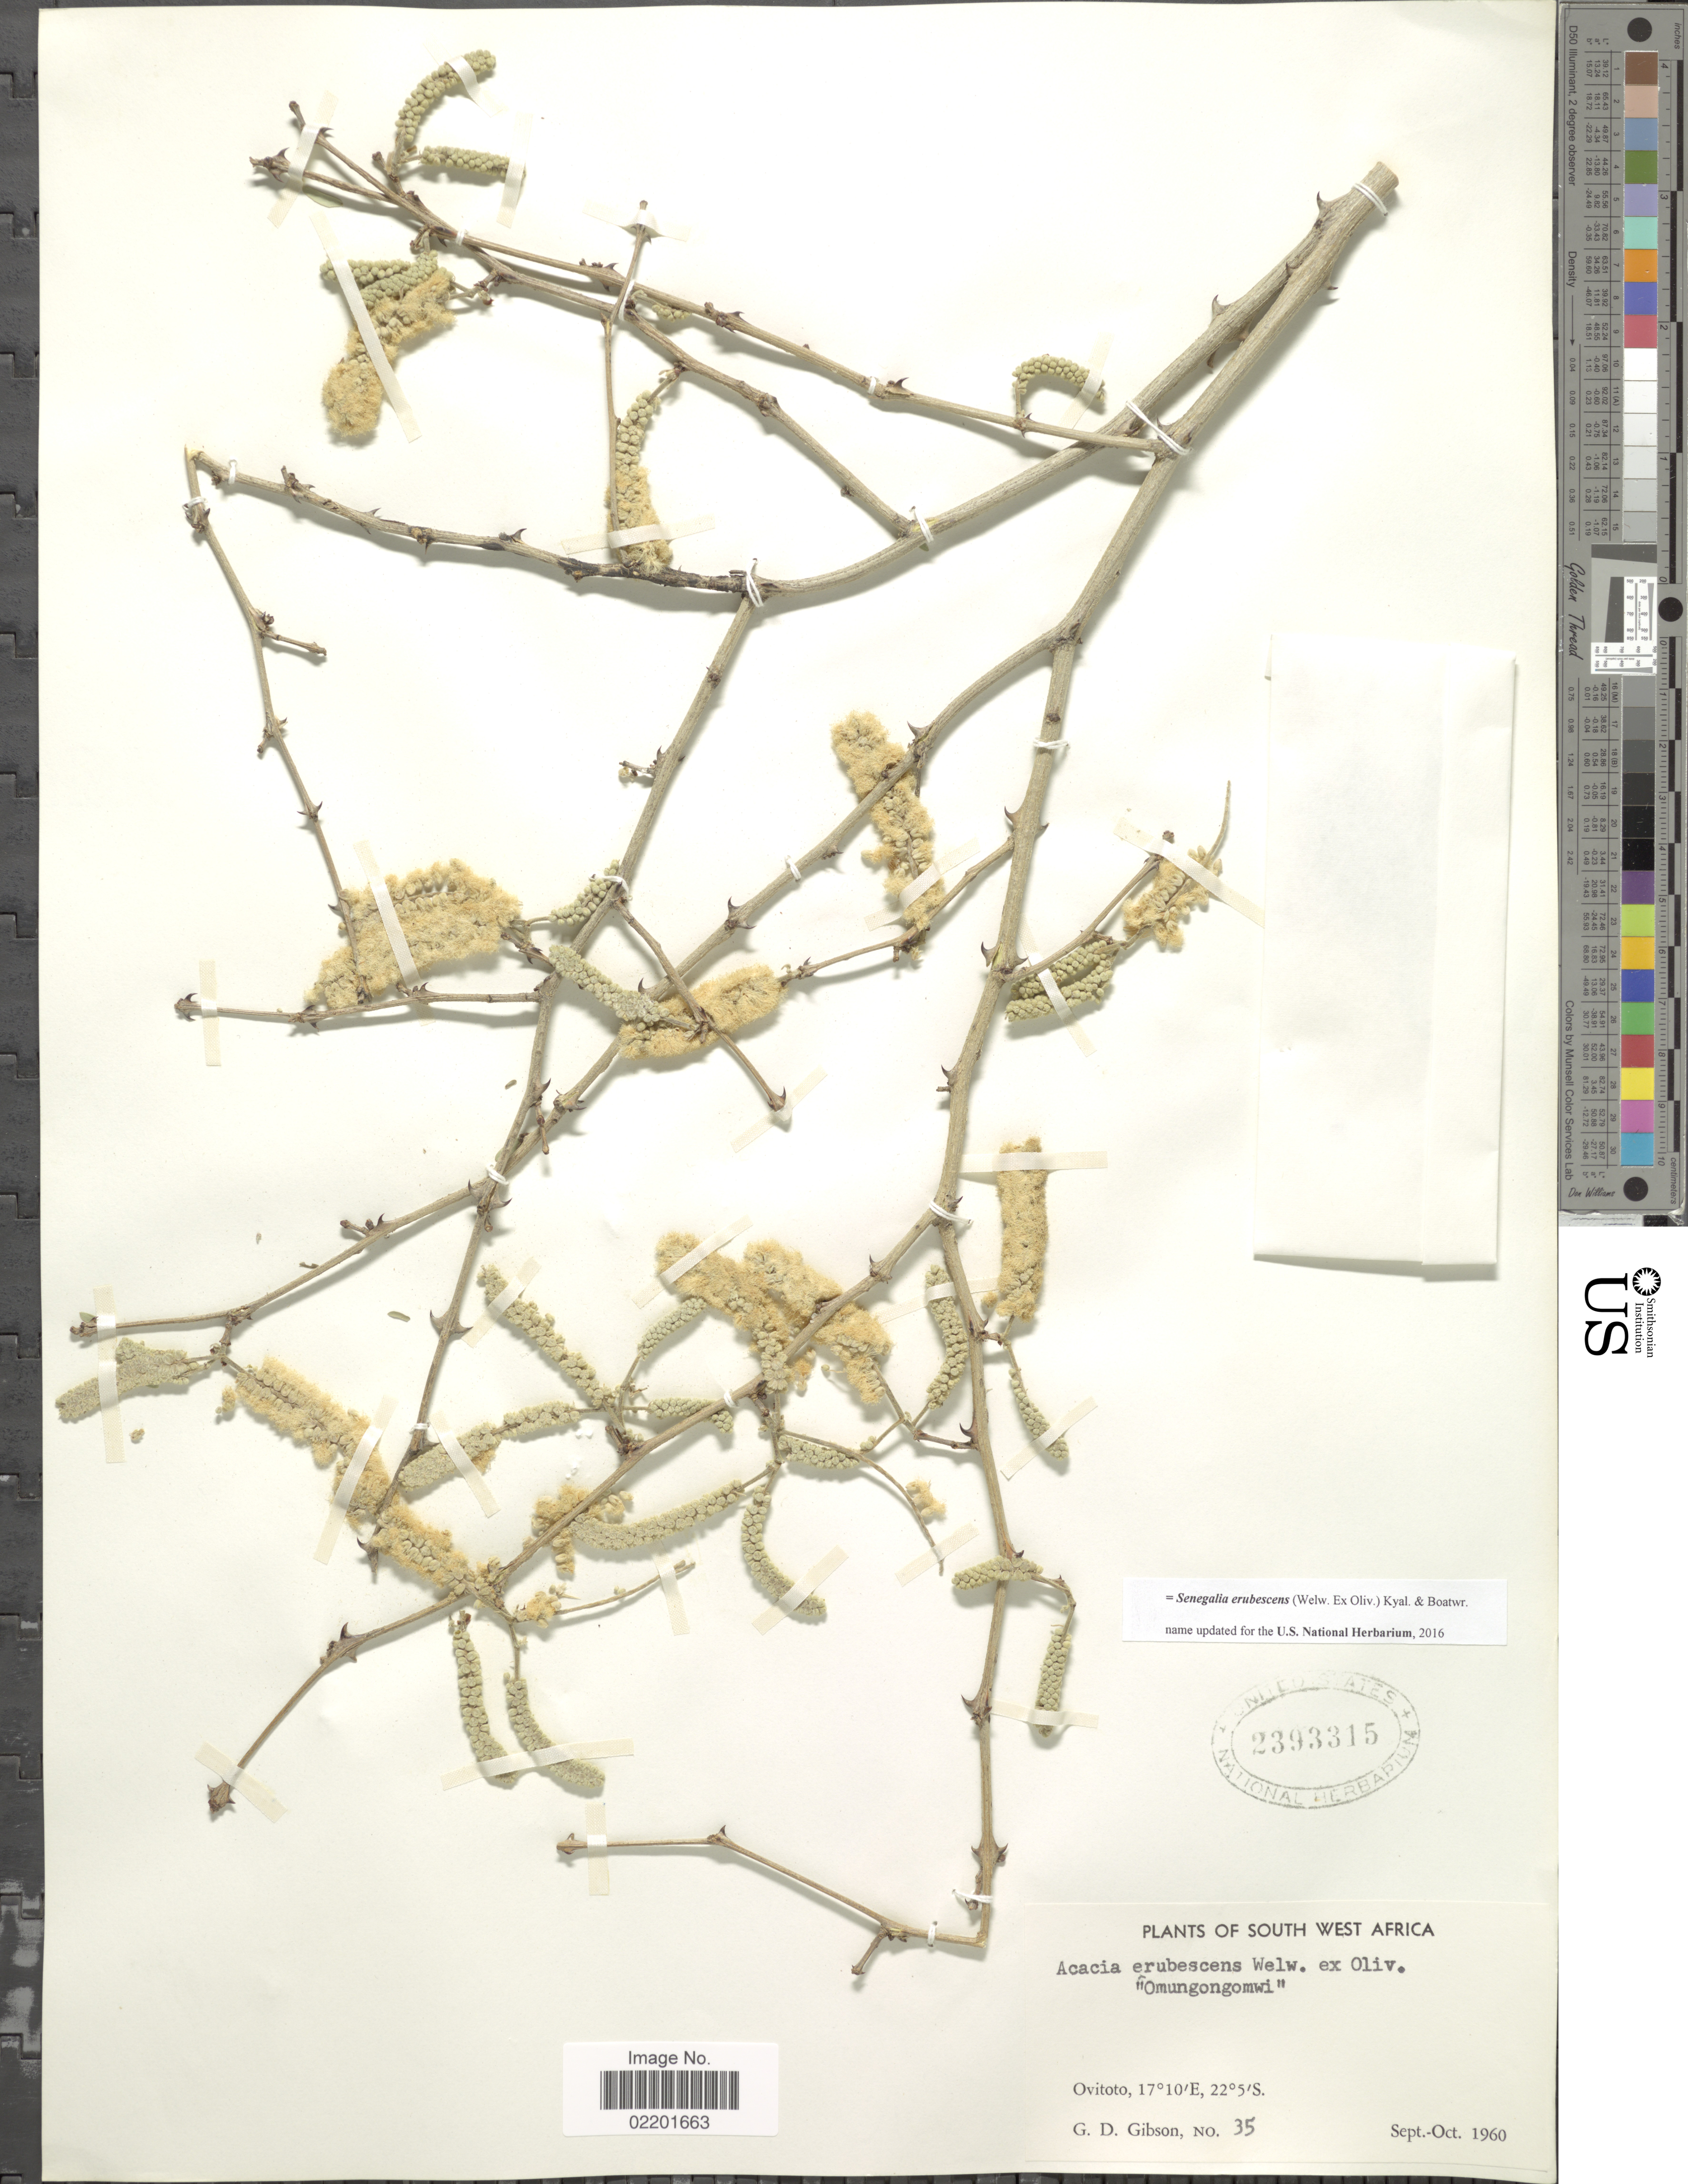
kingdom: Plantae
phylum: Tracheophyta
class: Magnoliopsida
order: Fabales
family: Fabaceae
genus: Senegalia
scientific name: Senegalia erubescens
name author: (Welw. ex Oliv.) Kyal. & Boatwr.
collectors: G. D. Gibson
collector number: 35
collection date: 1960-09/1960-10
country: Namibia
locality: South West Africa, Ovitoto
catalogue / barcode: US 2393315